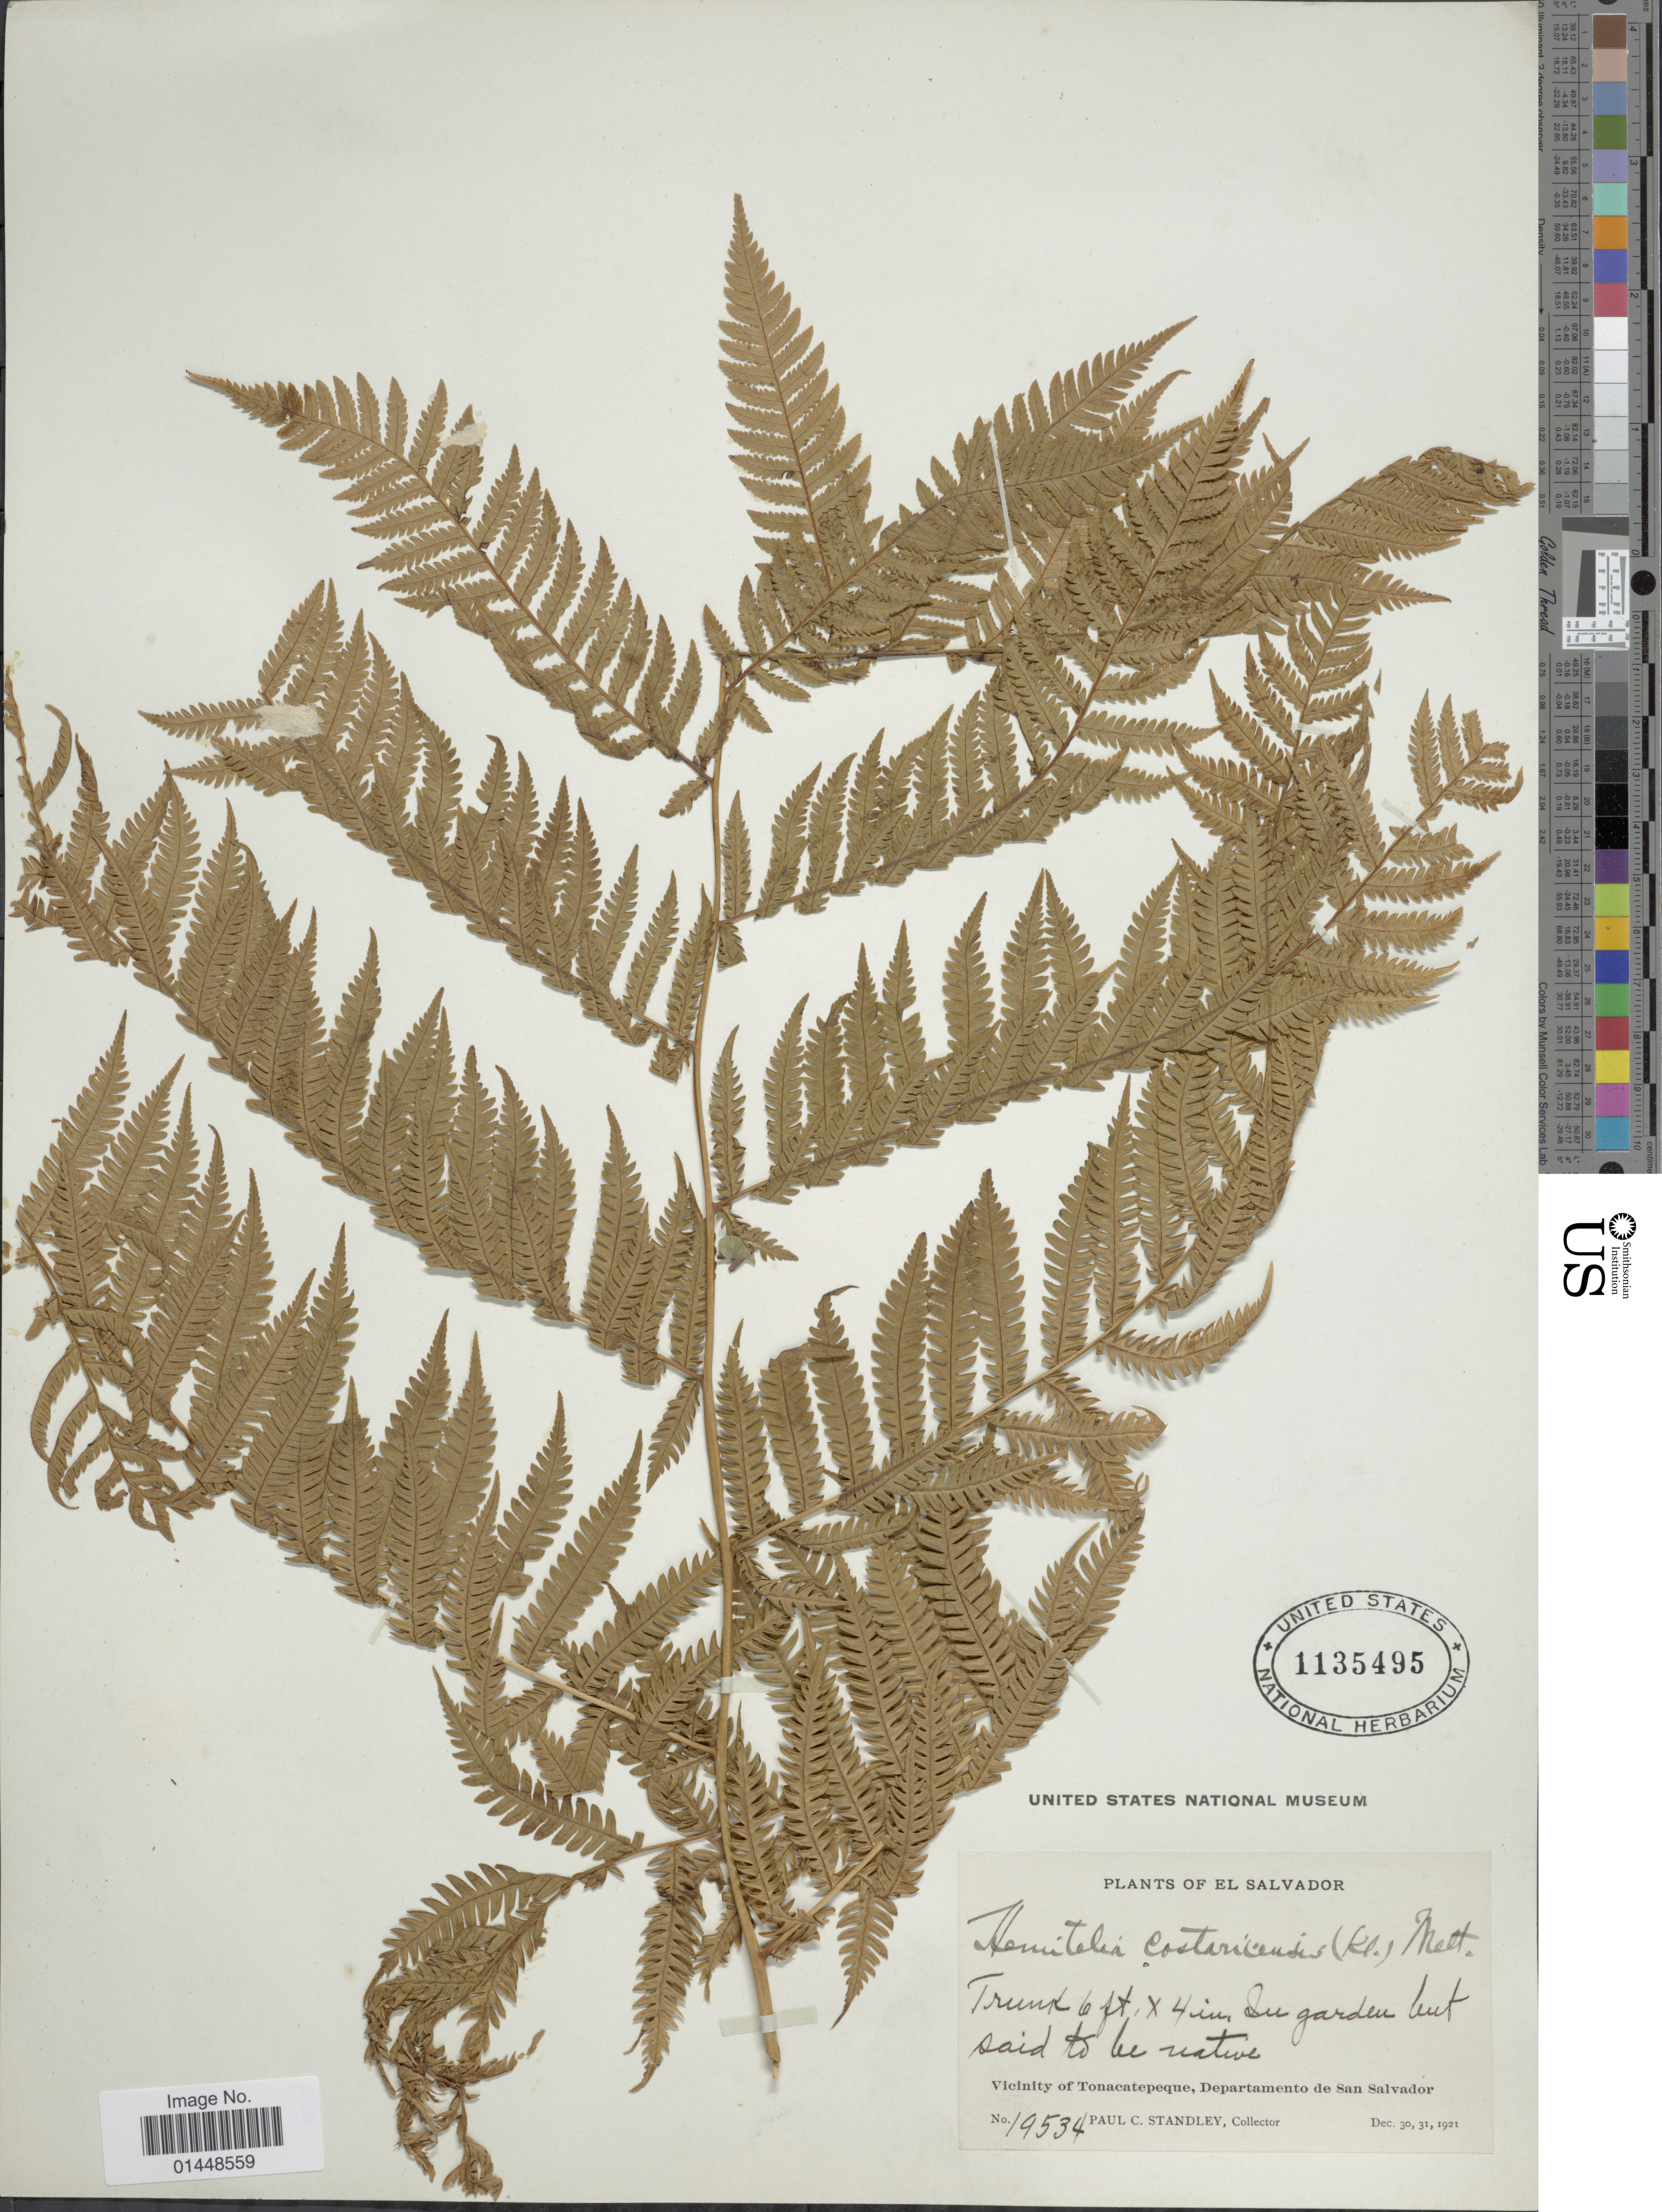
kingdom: Plantae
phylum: Tracheophyta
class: Polypodiopsida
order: Cyatheales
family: Cyatheaceae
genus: Cyathea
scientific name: Cyathea costaricensis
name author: (Kuhn) Domin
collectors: P. C. Standley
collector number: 19534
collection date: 1921-12-30/1921-12-31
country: El Salvador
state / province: San Salvador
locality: Vicinity of Tonacatepeque, Departamento de San Salvador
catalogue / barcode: US 1135495